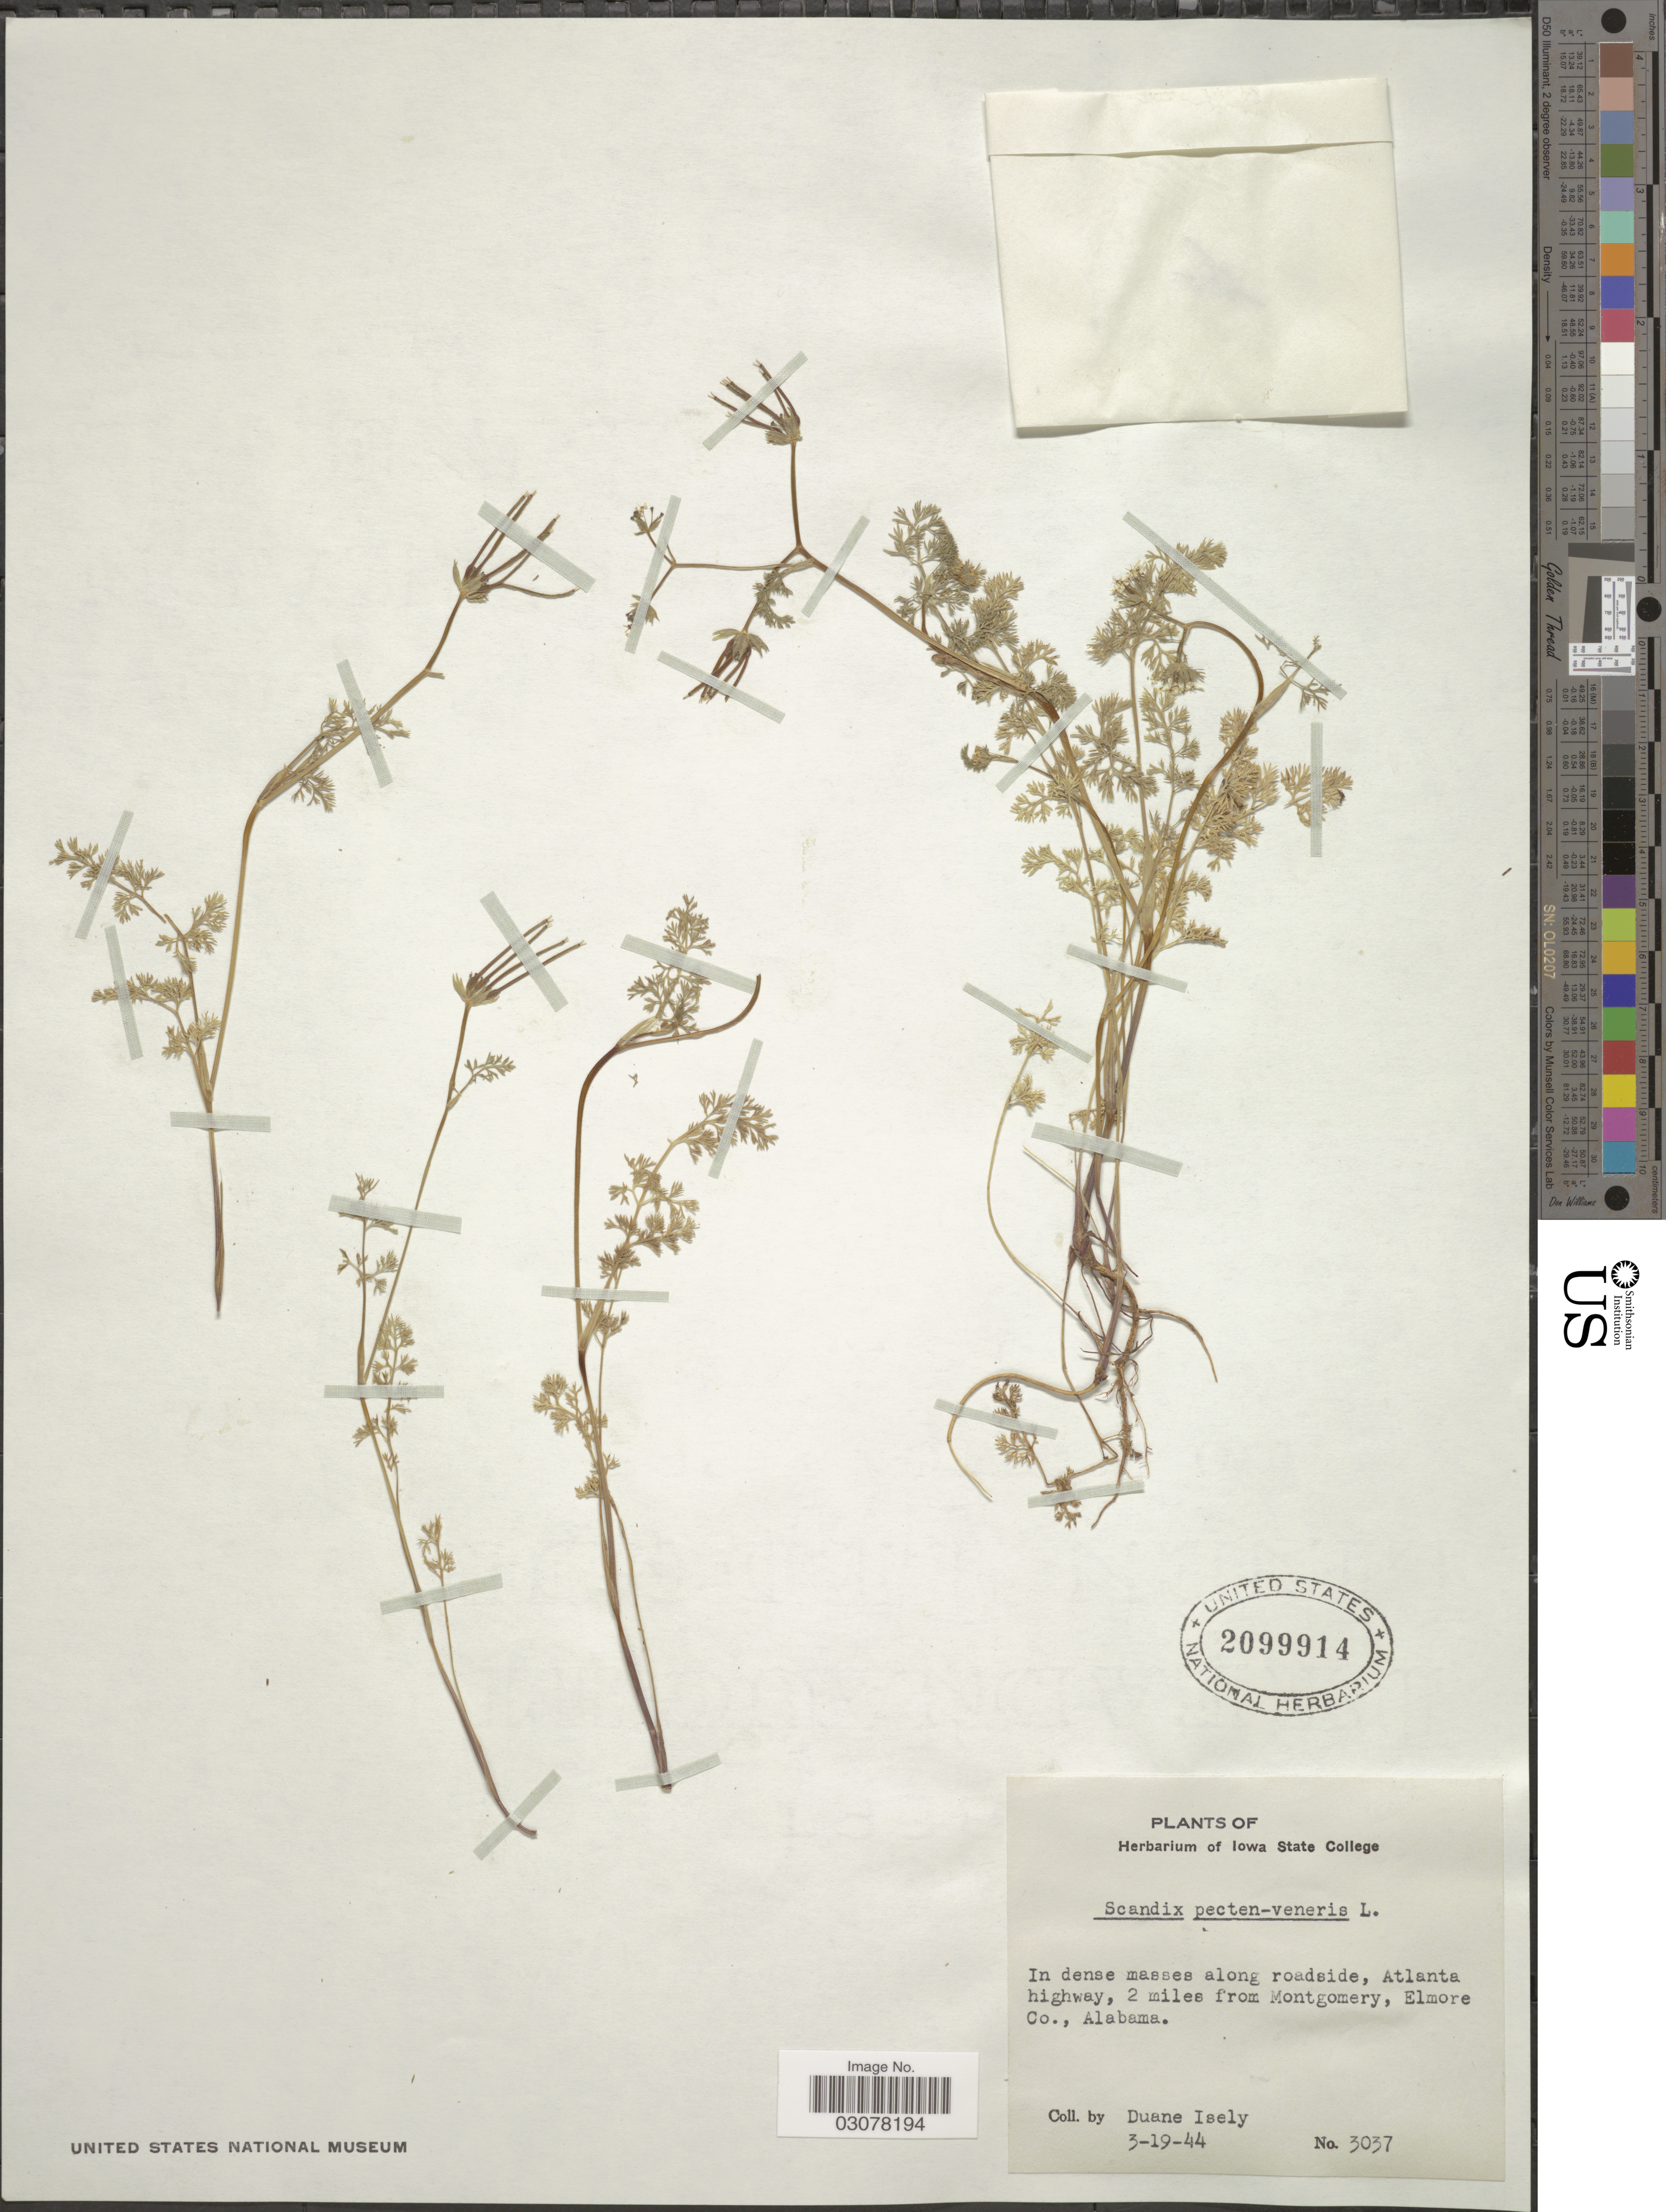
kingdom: Plantae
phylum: Tracheophyta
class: Magnoliopsida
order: Apiales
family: Apiaceae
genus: Scandix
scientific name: Scandix pecten-veneris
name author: L.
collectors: D. Isely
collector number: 3037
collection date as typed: Transcribed d/m/y: 19/3/44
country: United States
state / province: Alabama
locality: Atlanta highway, 2 miles from Montgomery, Elmore Co.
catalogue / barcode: US 2099914